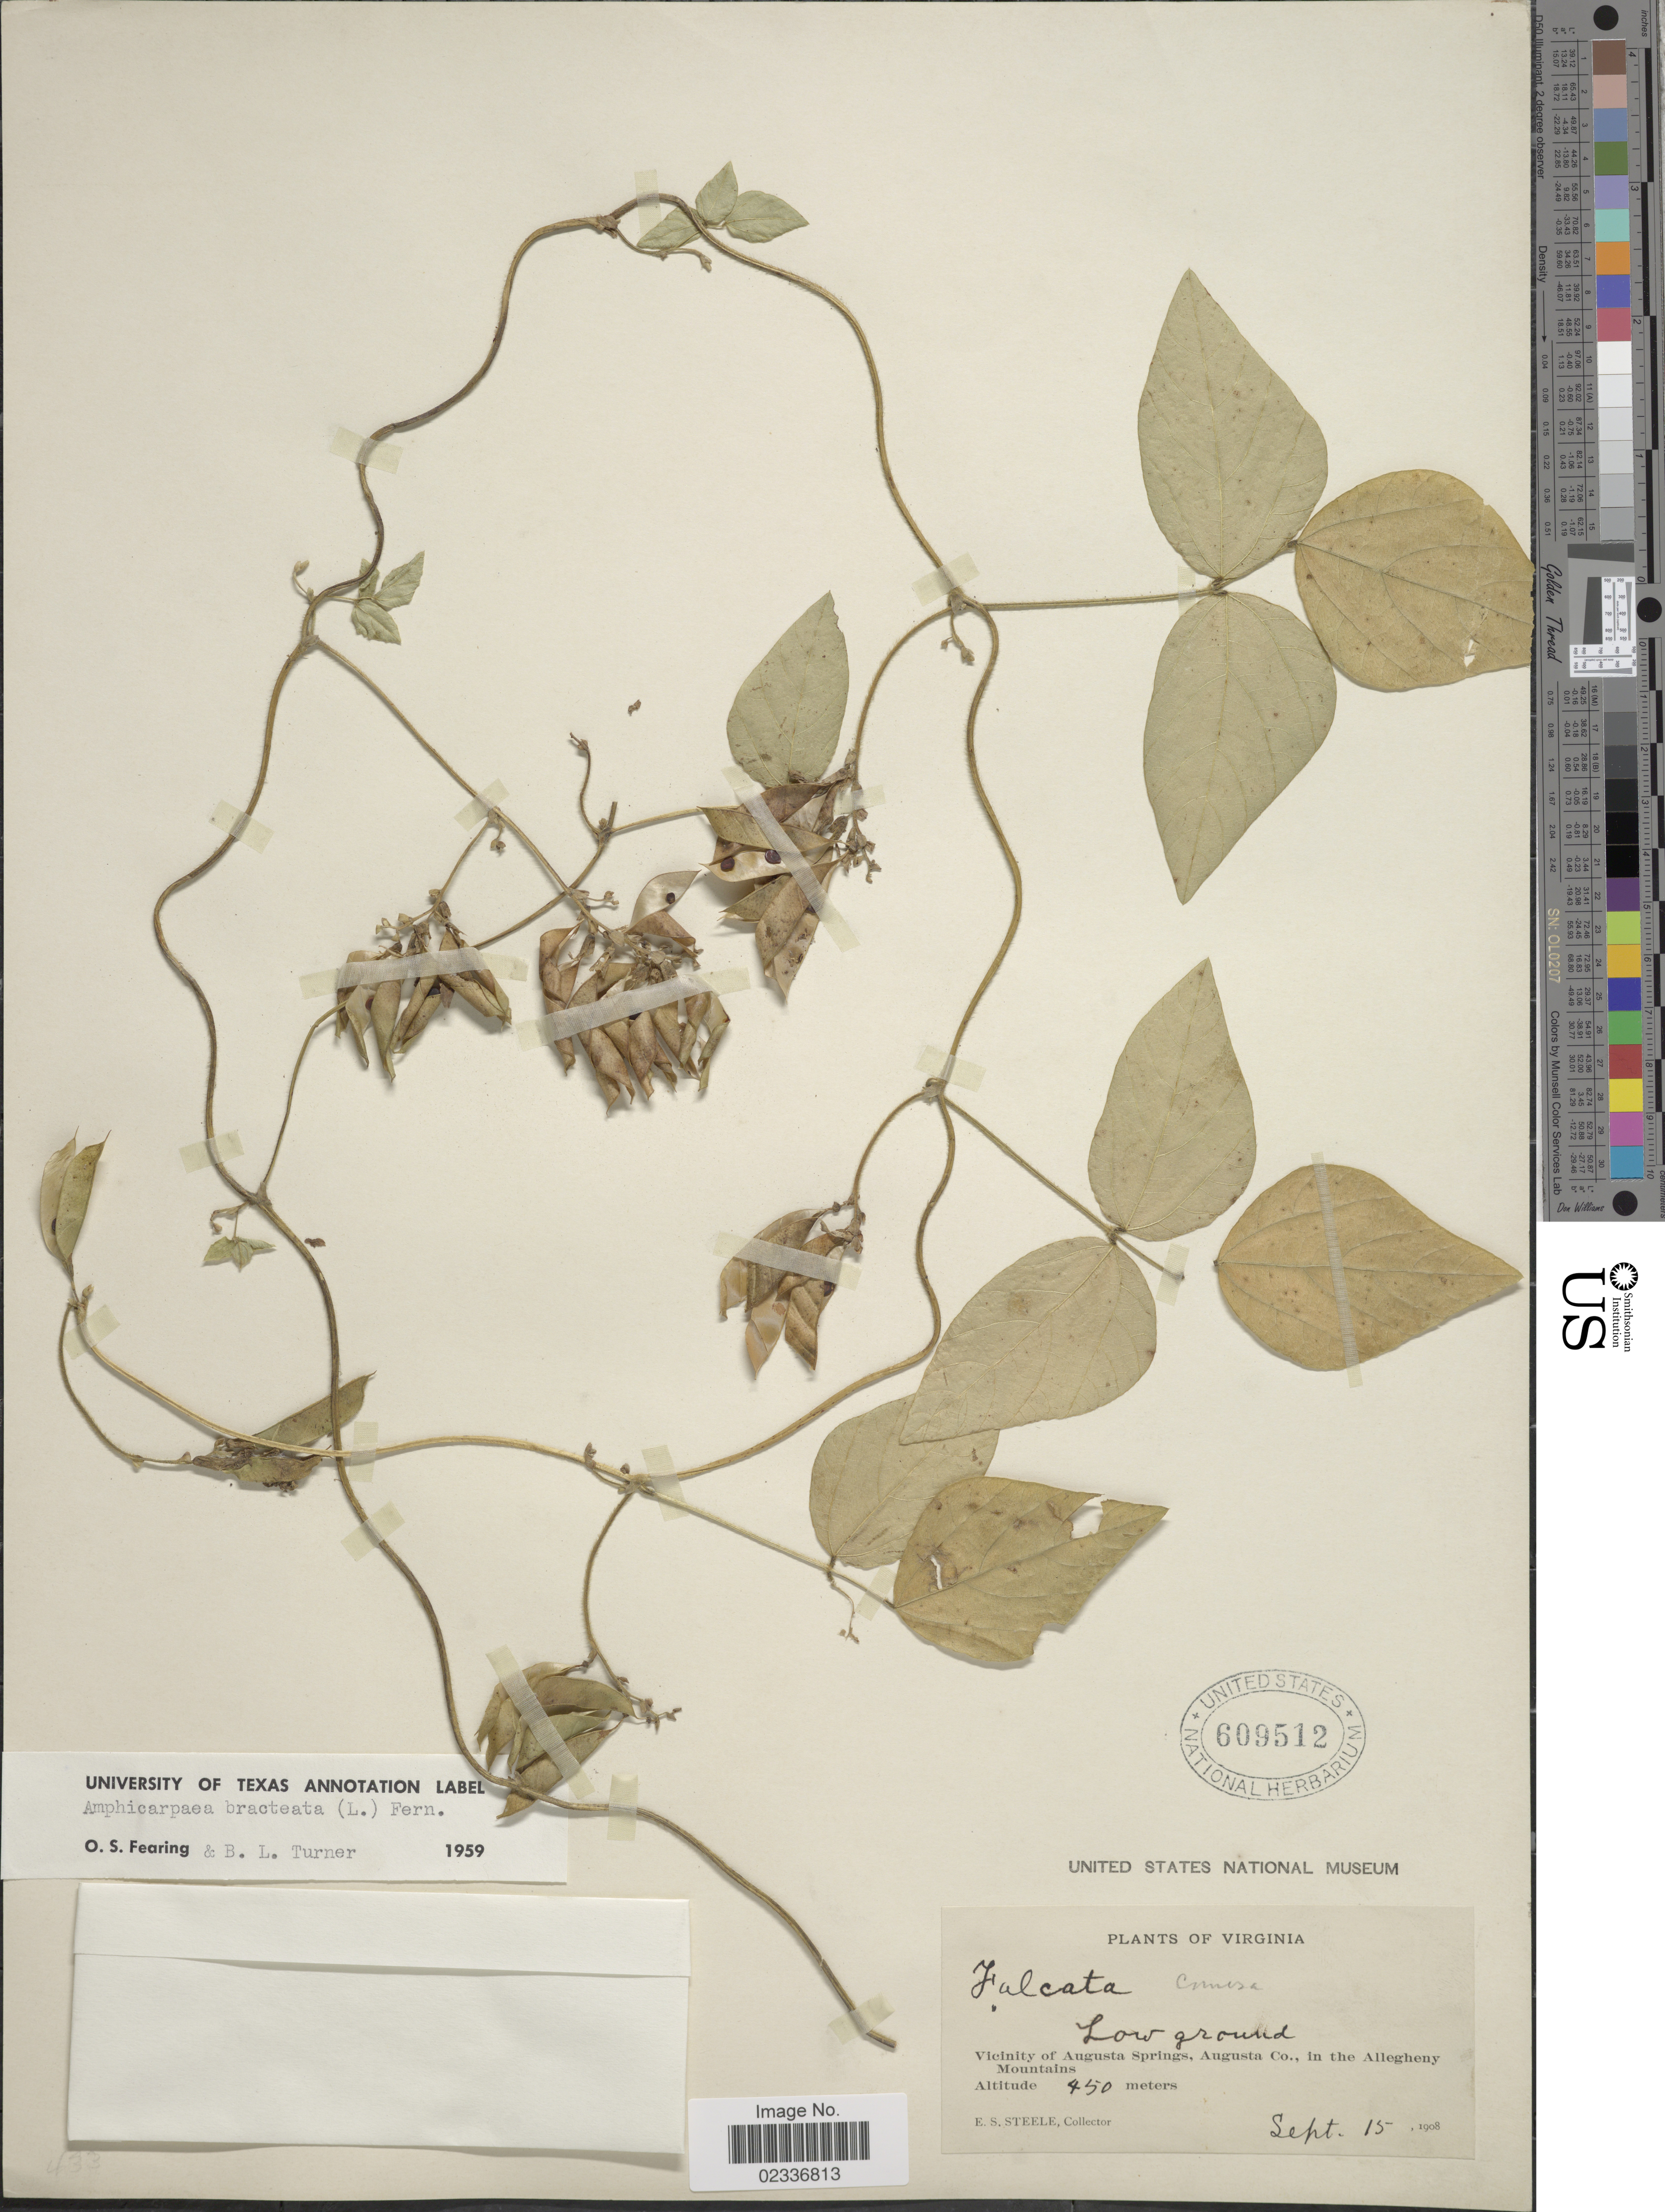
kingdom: Plantae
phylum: Tracheophyta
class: Magnoliopsida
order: Fabales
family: Fabaceae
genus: Amphicarpaea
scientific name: Amphicarpaea bracteata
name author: (L.) Fernald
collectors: E. Steele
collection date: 1908-09-15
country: United States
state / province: Virginia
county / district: Augusta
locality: Low ground, Vicinity of Augusta Springs, Augusta Co., in the Allegheny Mountains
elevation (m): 450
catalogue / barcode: US 609512